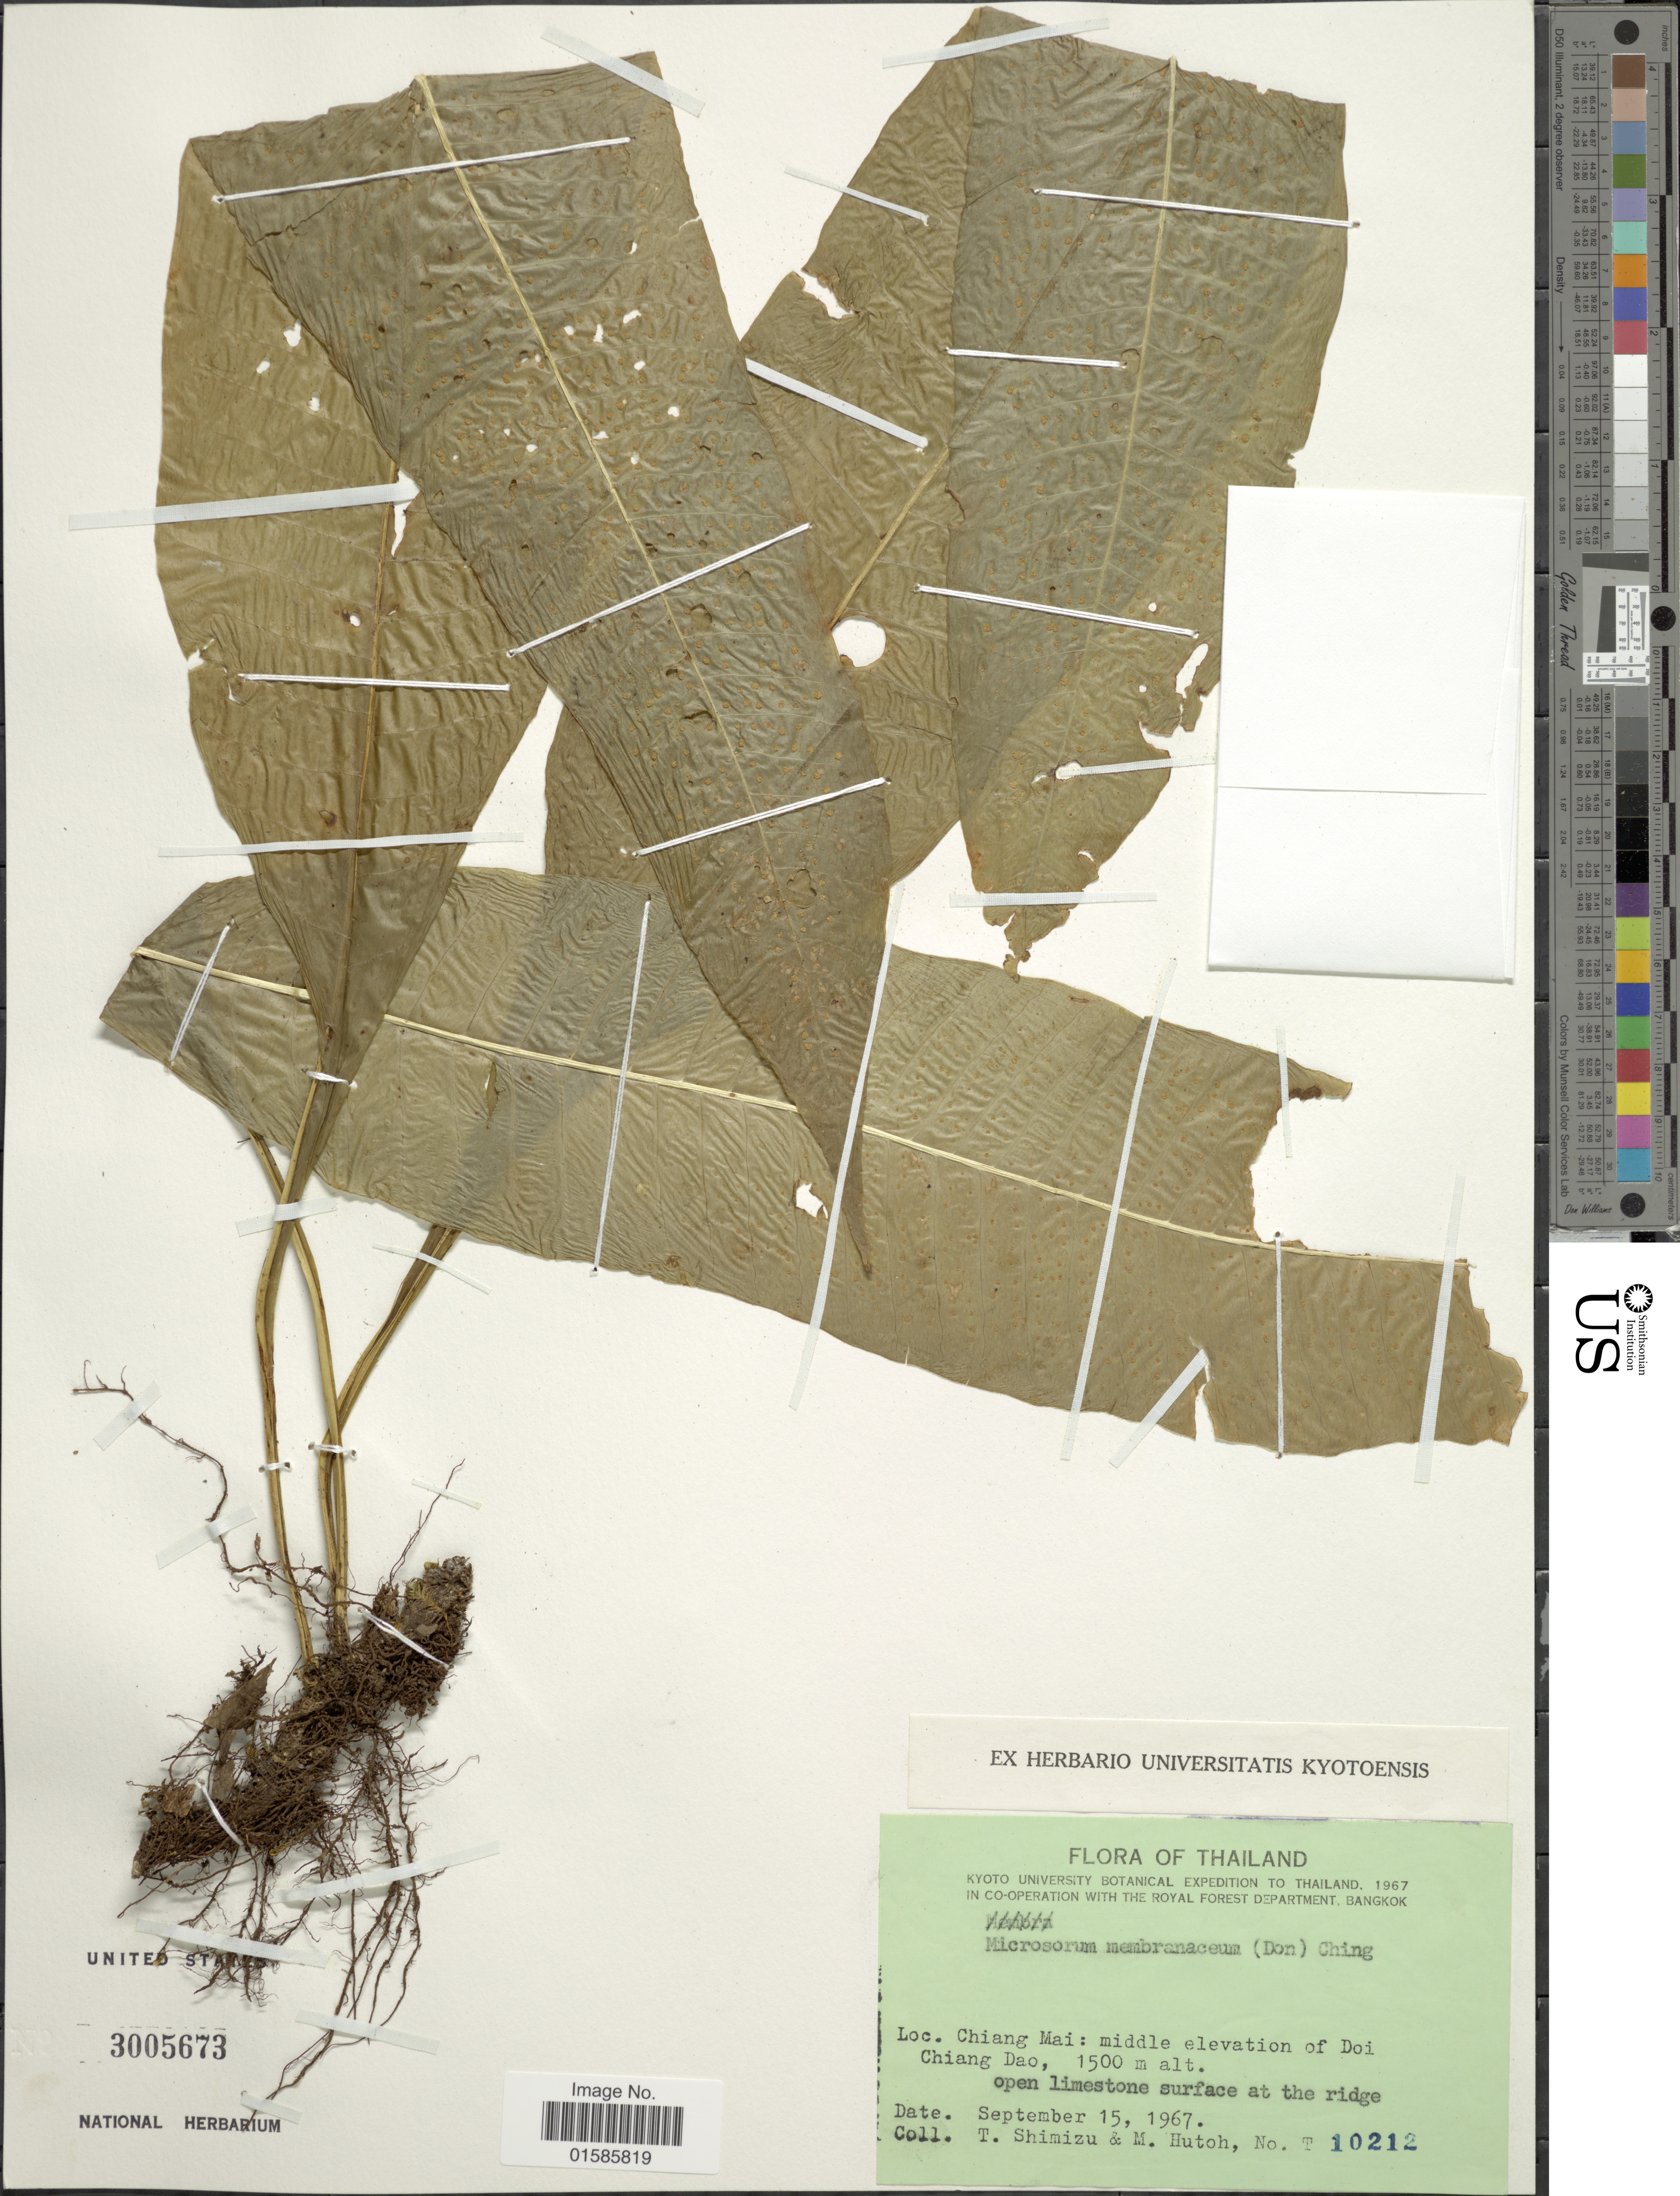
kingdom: Plantae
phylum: Tracheophyta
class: Polypodiopsida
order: Polypodiales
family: Polypodiaceae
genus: Microsorum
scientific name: Microsorum membranaceum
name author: (D. Don) Ching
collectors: T. Shimizu & M. Hutoh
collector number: T 10212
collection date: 1967-09-15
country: Thailand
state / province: Chiang Mai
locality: Middle elevation of Doi Chiang Dao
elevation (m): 1500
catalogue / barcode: US 3005673